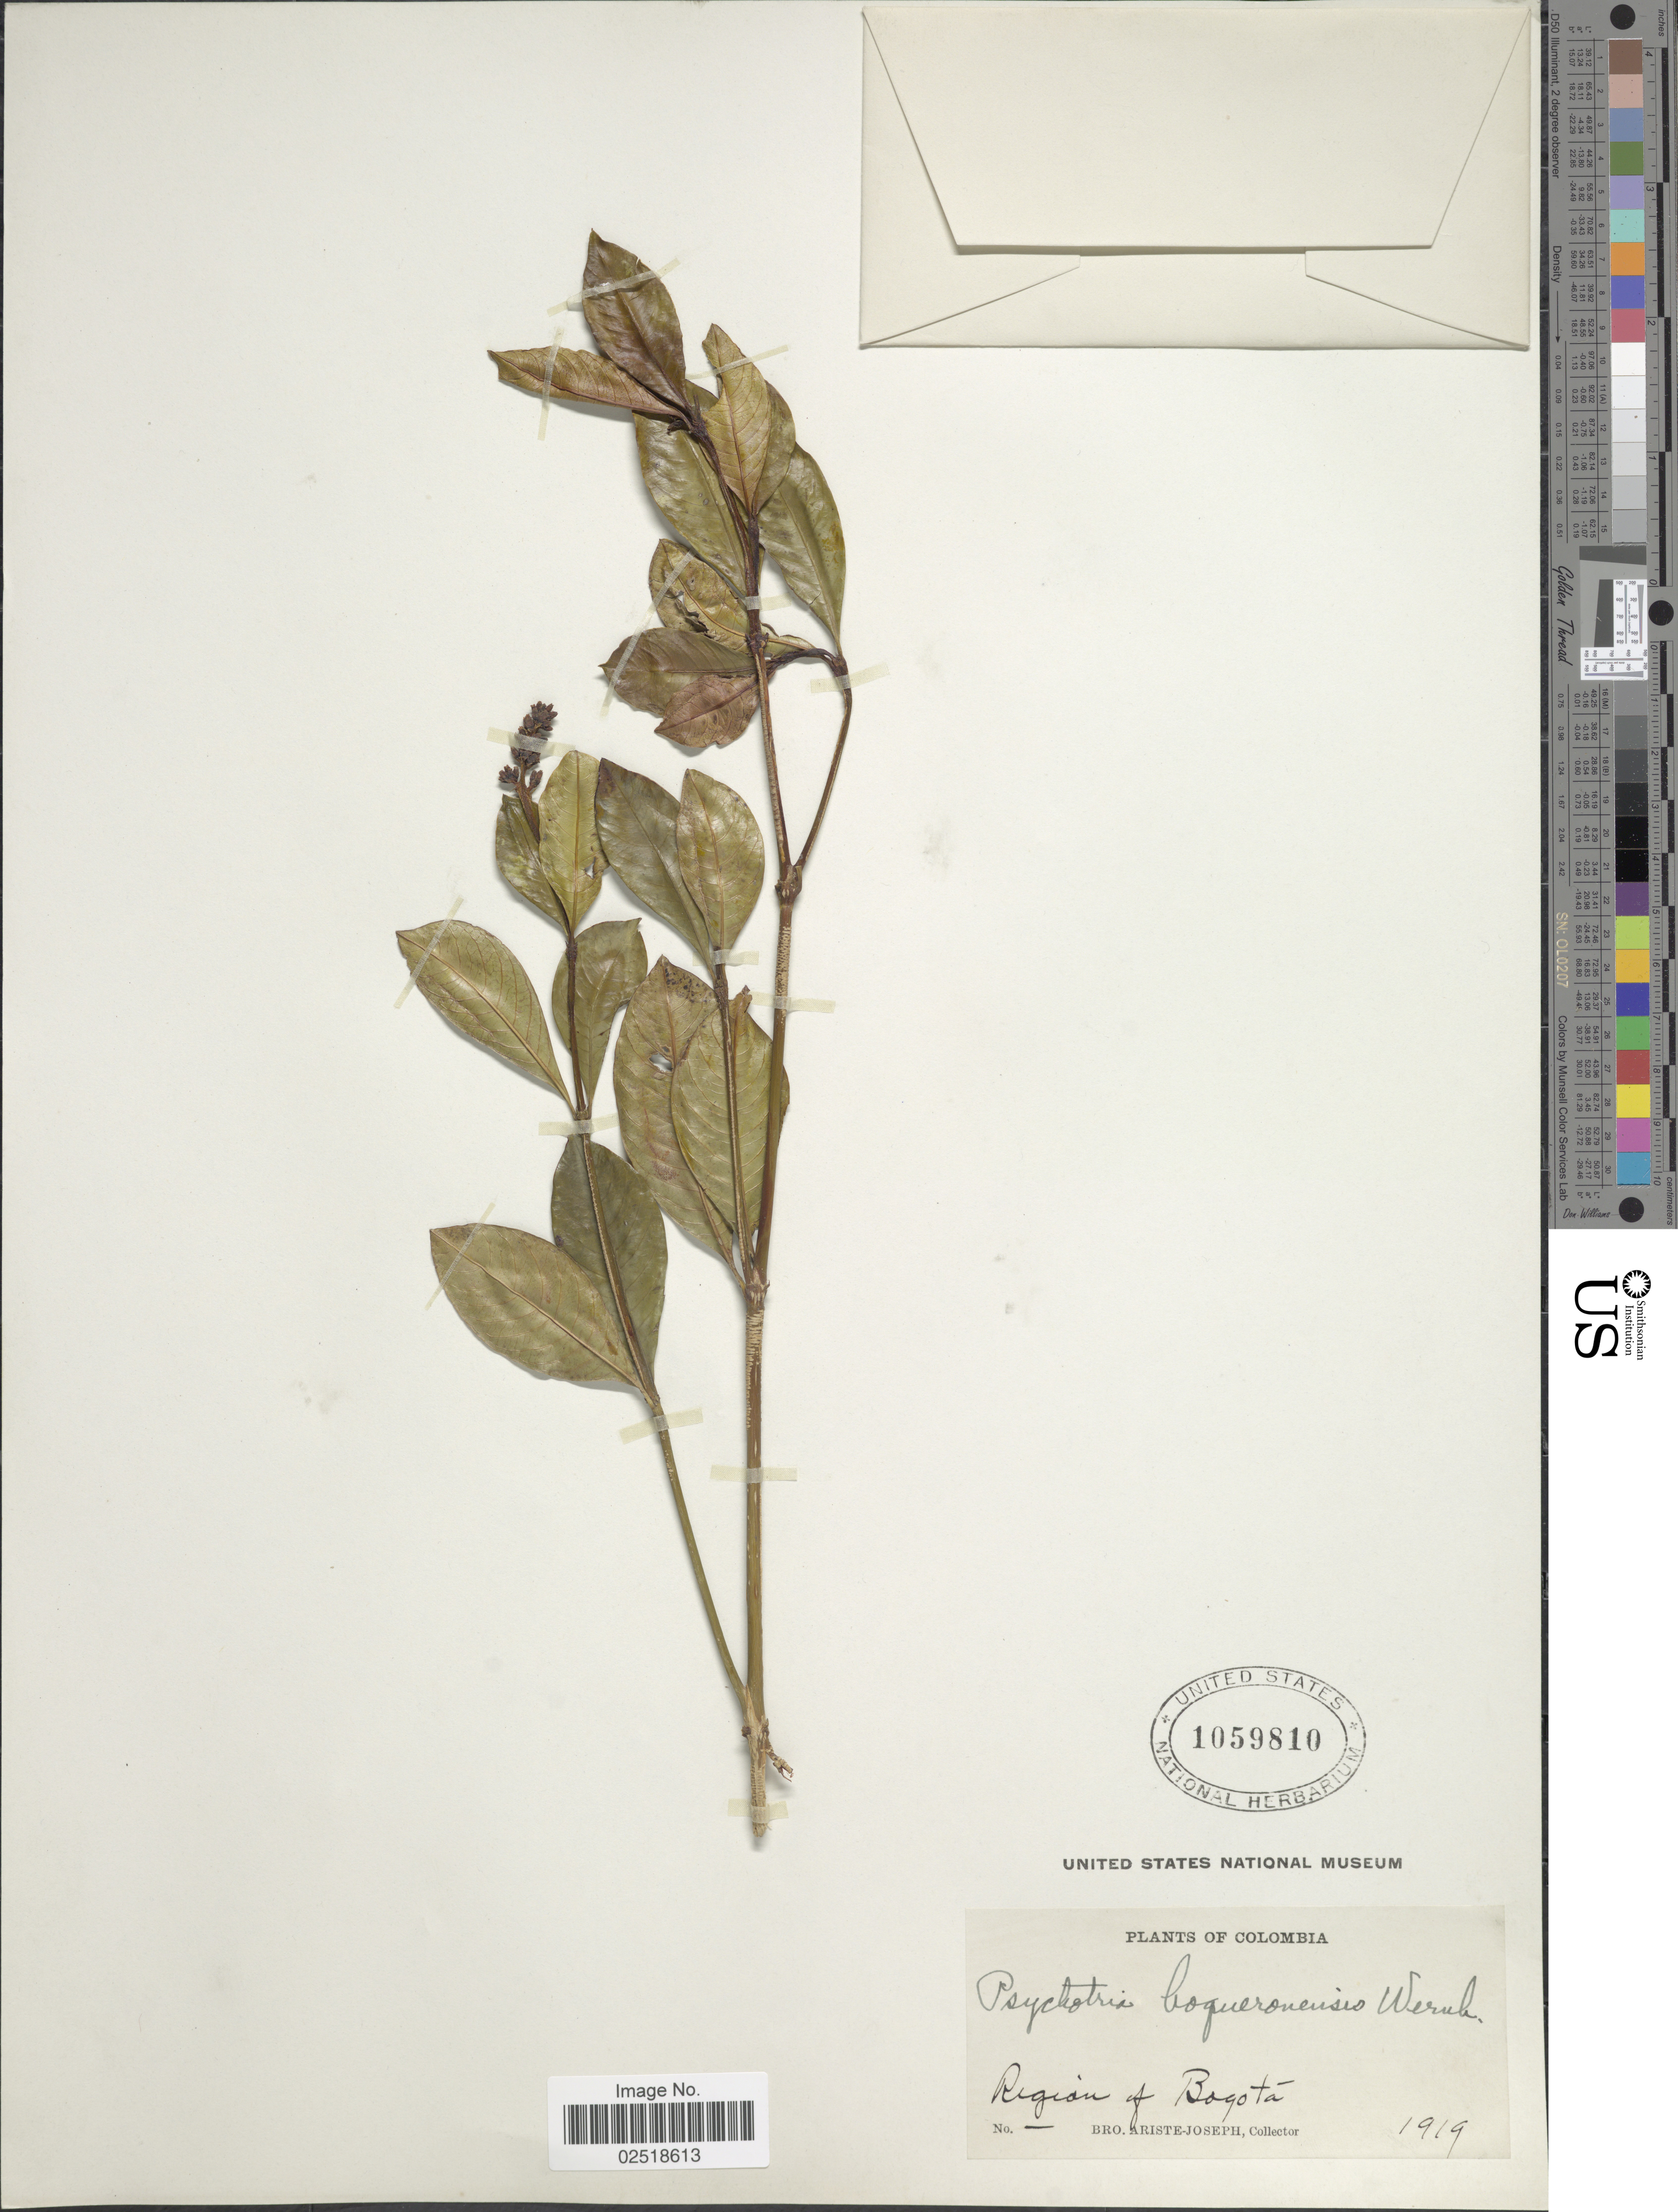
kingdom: Plantae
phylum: Tracheophyta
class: Magnoliopsida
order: Gentianales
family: Rubiaceae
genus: Psychotria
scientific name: Psychotria boqueronensis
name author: Wernham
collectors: Bro. Ariste-Joseph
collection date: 1919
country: Colombia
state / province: Bogota D.C.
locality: Region of Bogotá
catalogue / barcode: US 1059810